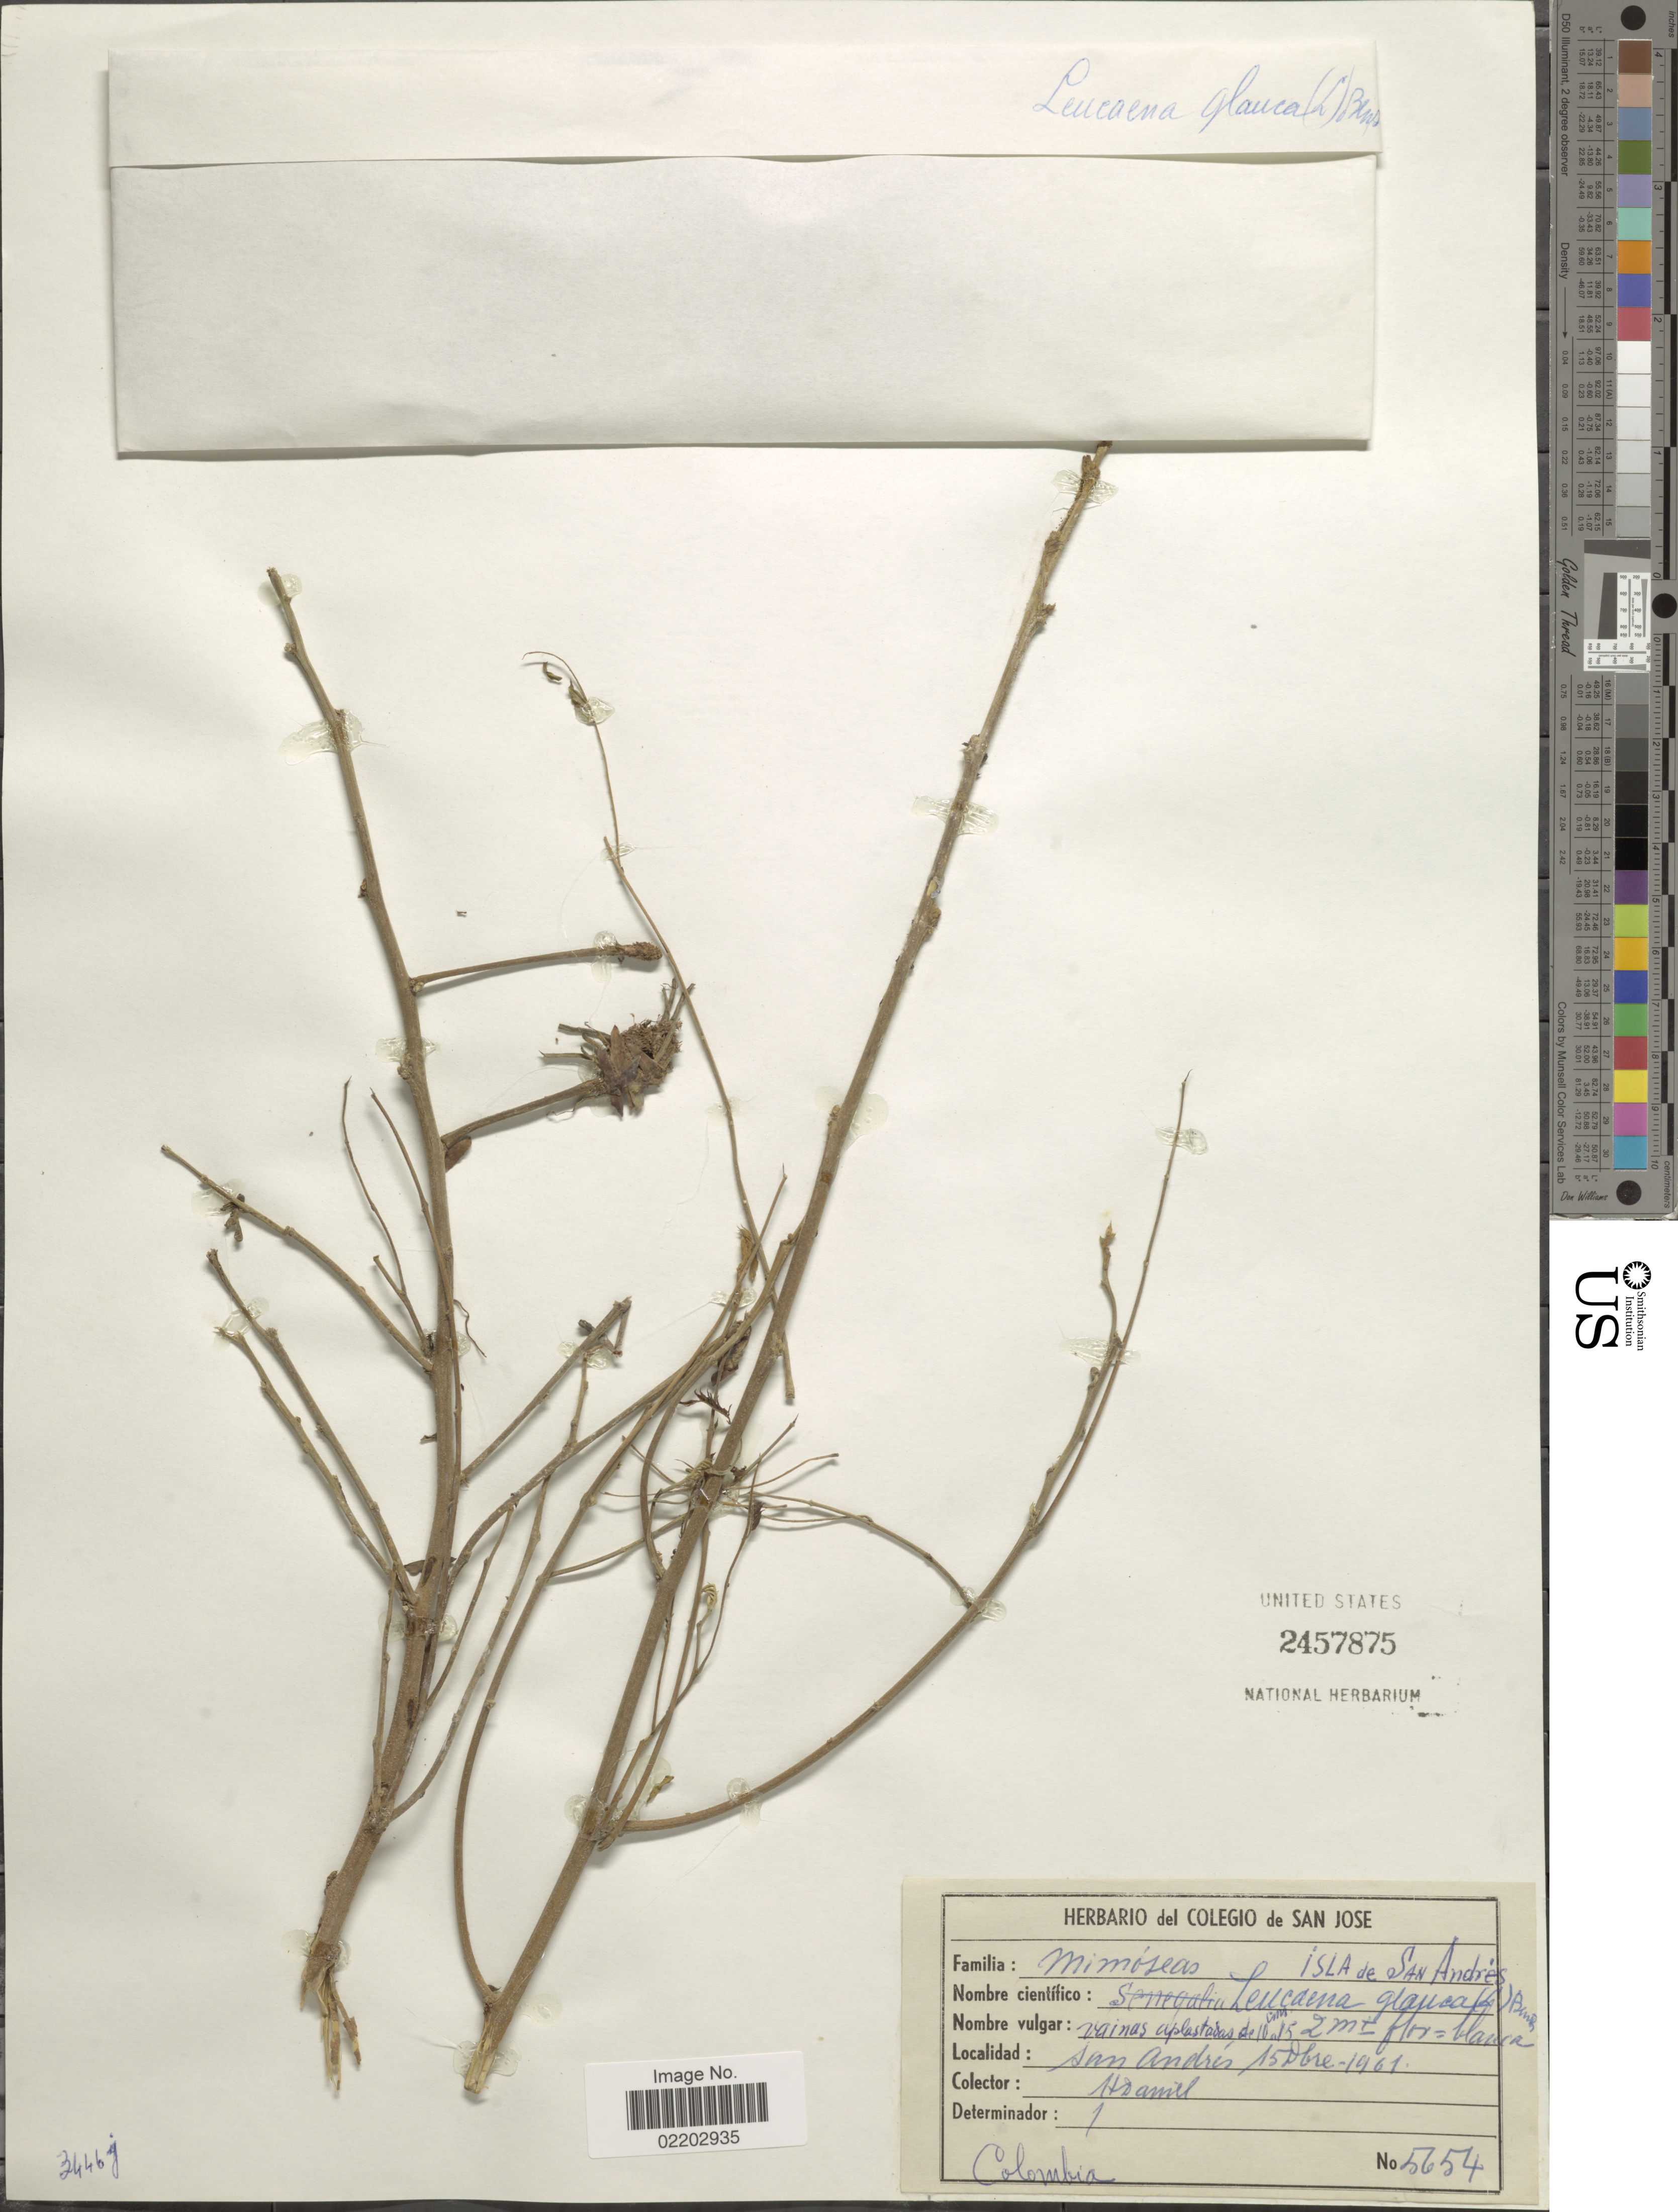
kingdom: Plantae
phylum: Tracheophyta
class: Magnoliopsida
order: Fabales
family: Fabaceae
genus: Leucaena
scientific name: Leucaena leucocephala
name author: (Lam.) de Wit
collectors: H. Daniel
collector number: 5654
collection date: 1961-10-15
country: Colombia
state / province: San Andres y Providencia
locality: San Andres.Isla de San Andres.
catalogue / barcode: US 2457875